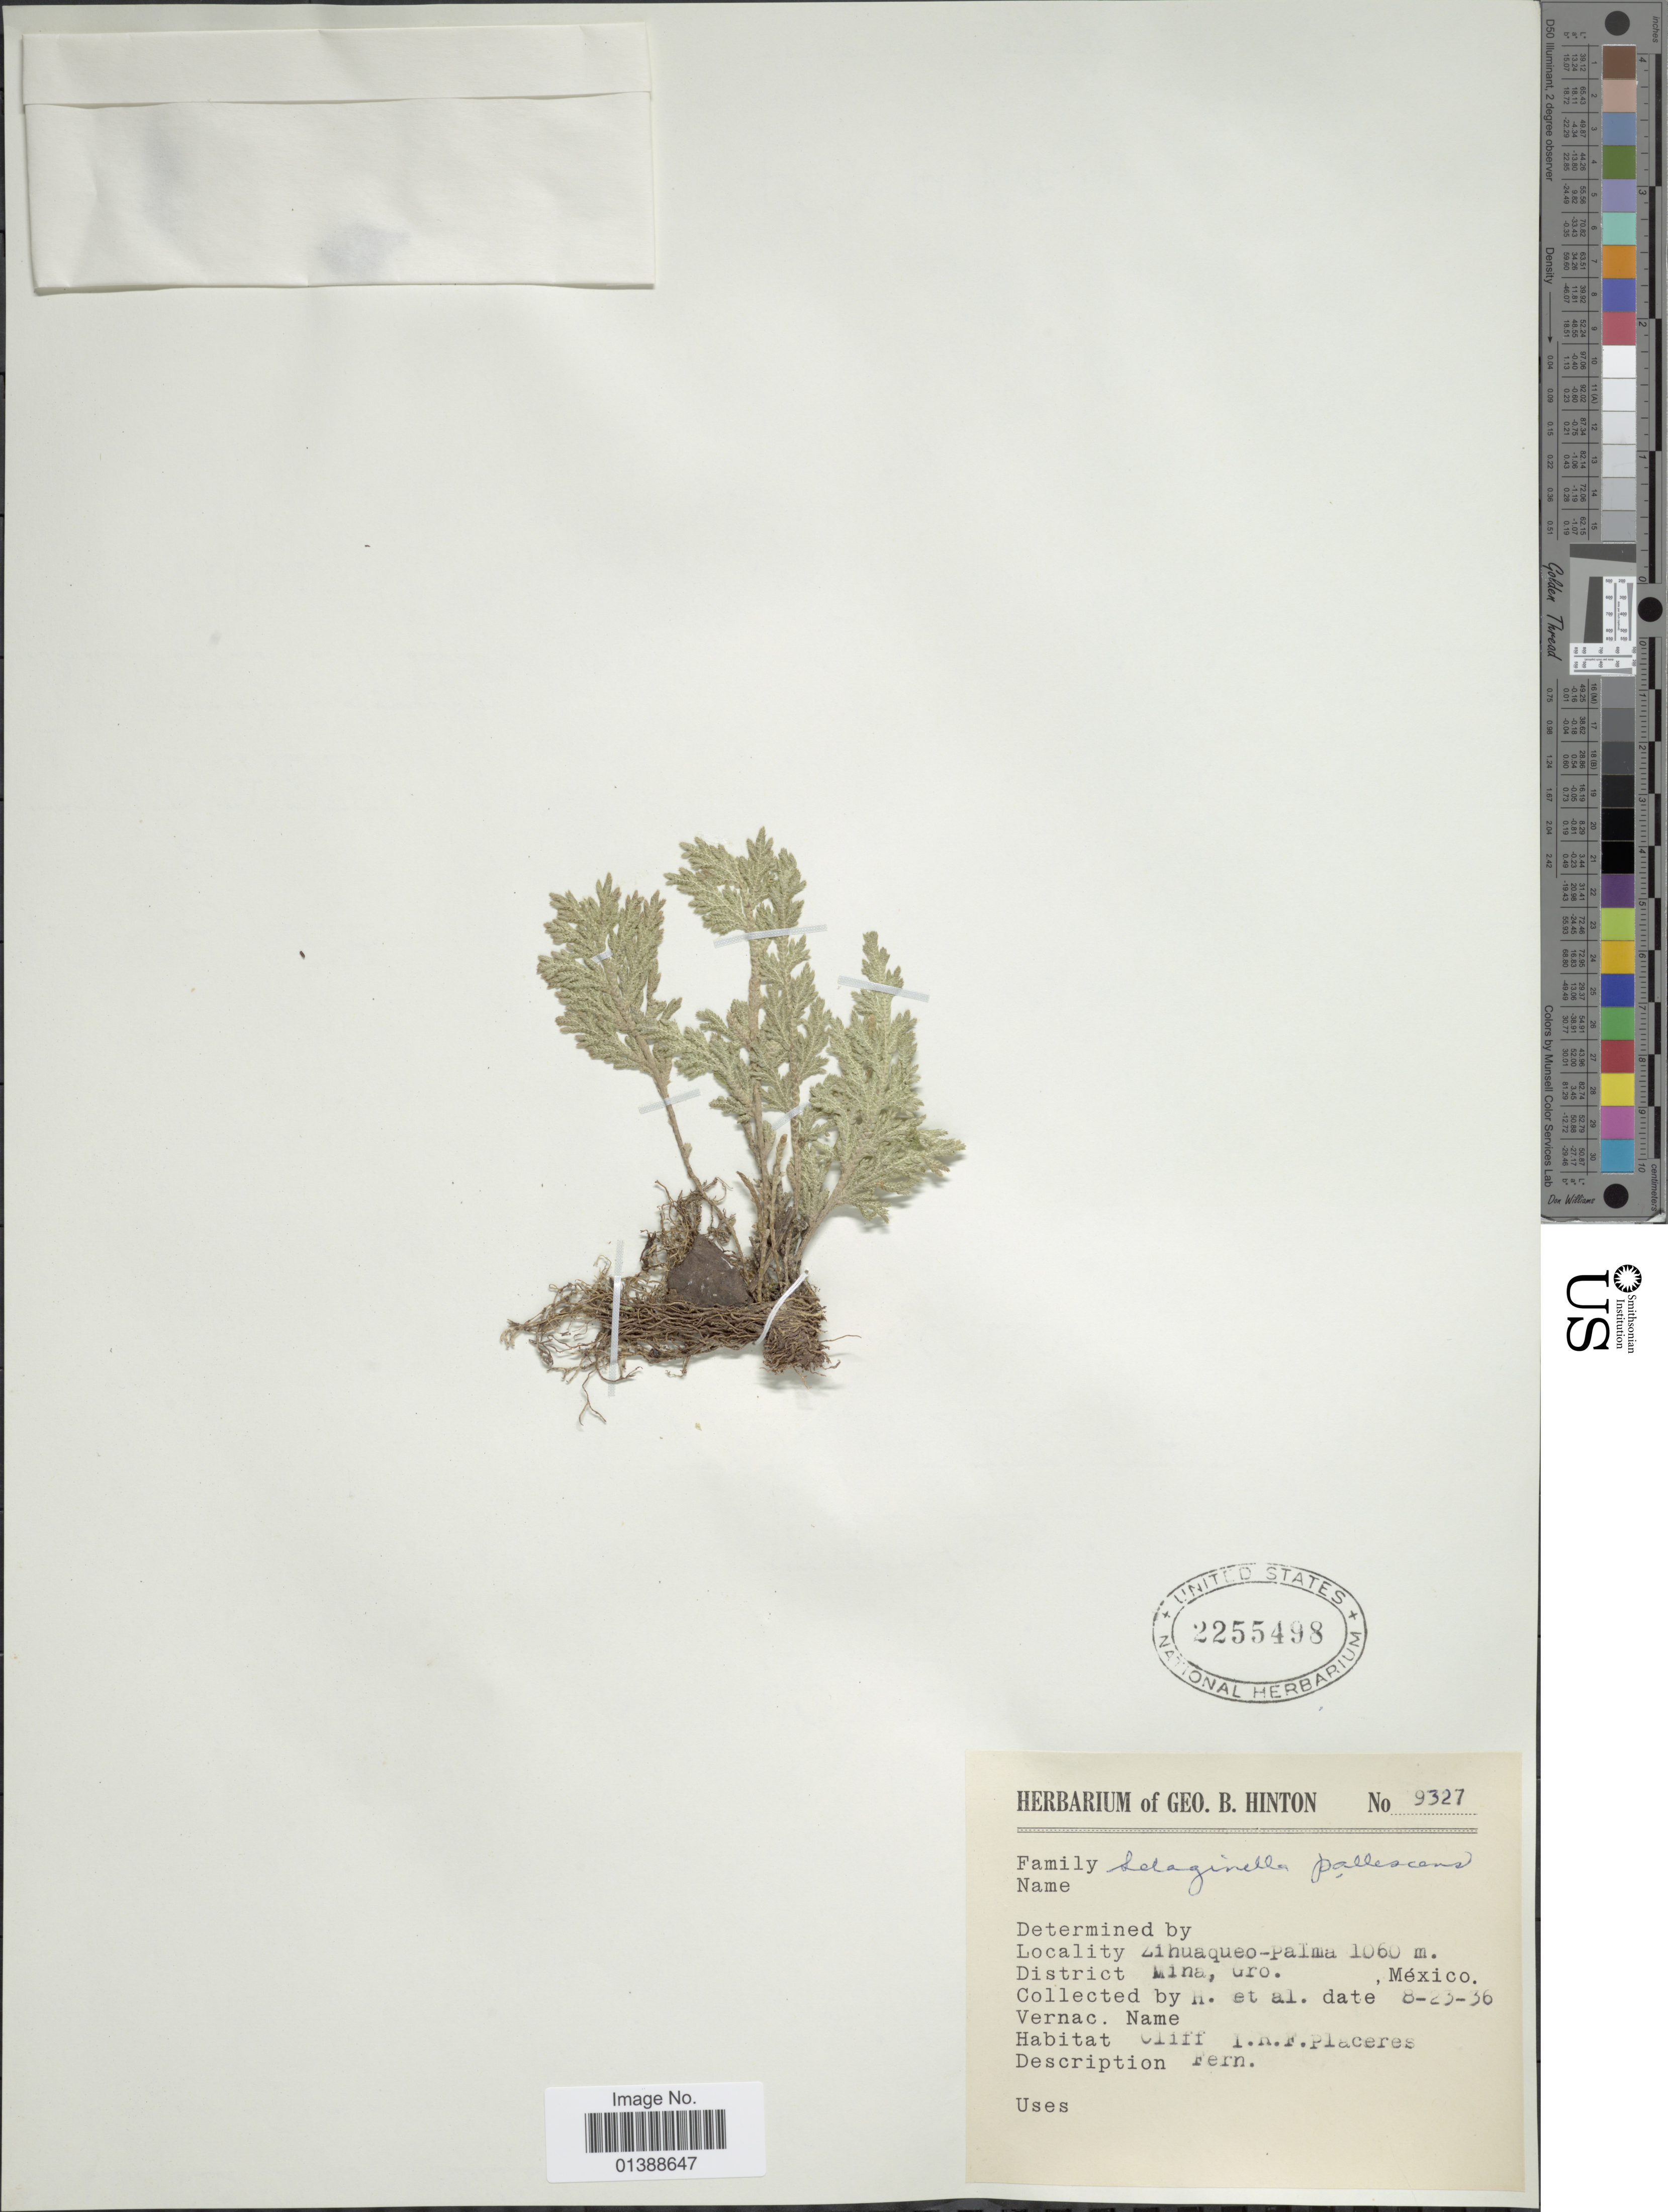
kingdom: Plantae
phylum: Tracheophyta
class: Lycopodiopsida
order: Selaginellales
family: Selaginellaceae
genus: Selaginella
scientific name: Selaginella pallescens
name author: (C. Presl) Spring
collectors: G. B. Hinton & et al.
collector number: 9327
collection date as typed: Transcribed d/m/y: 23/8/36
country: Mexico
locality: Zihuaqueo-Palma, District Mina, Gro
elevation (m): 1060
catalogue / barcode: US 2255498